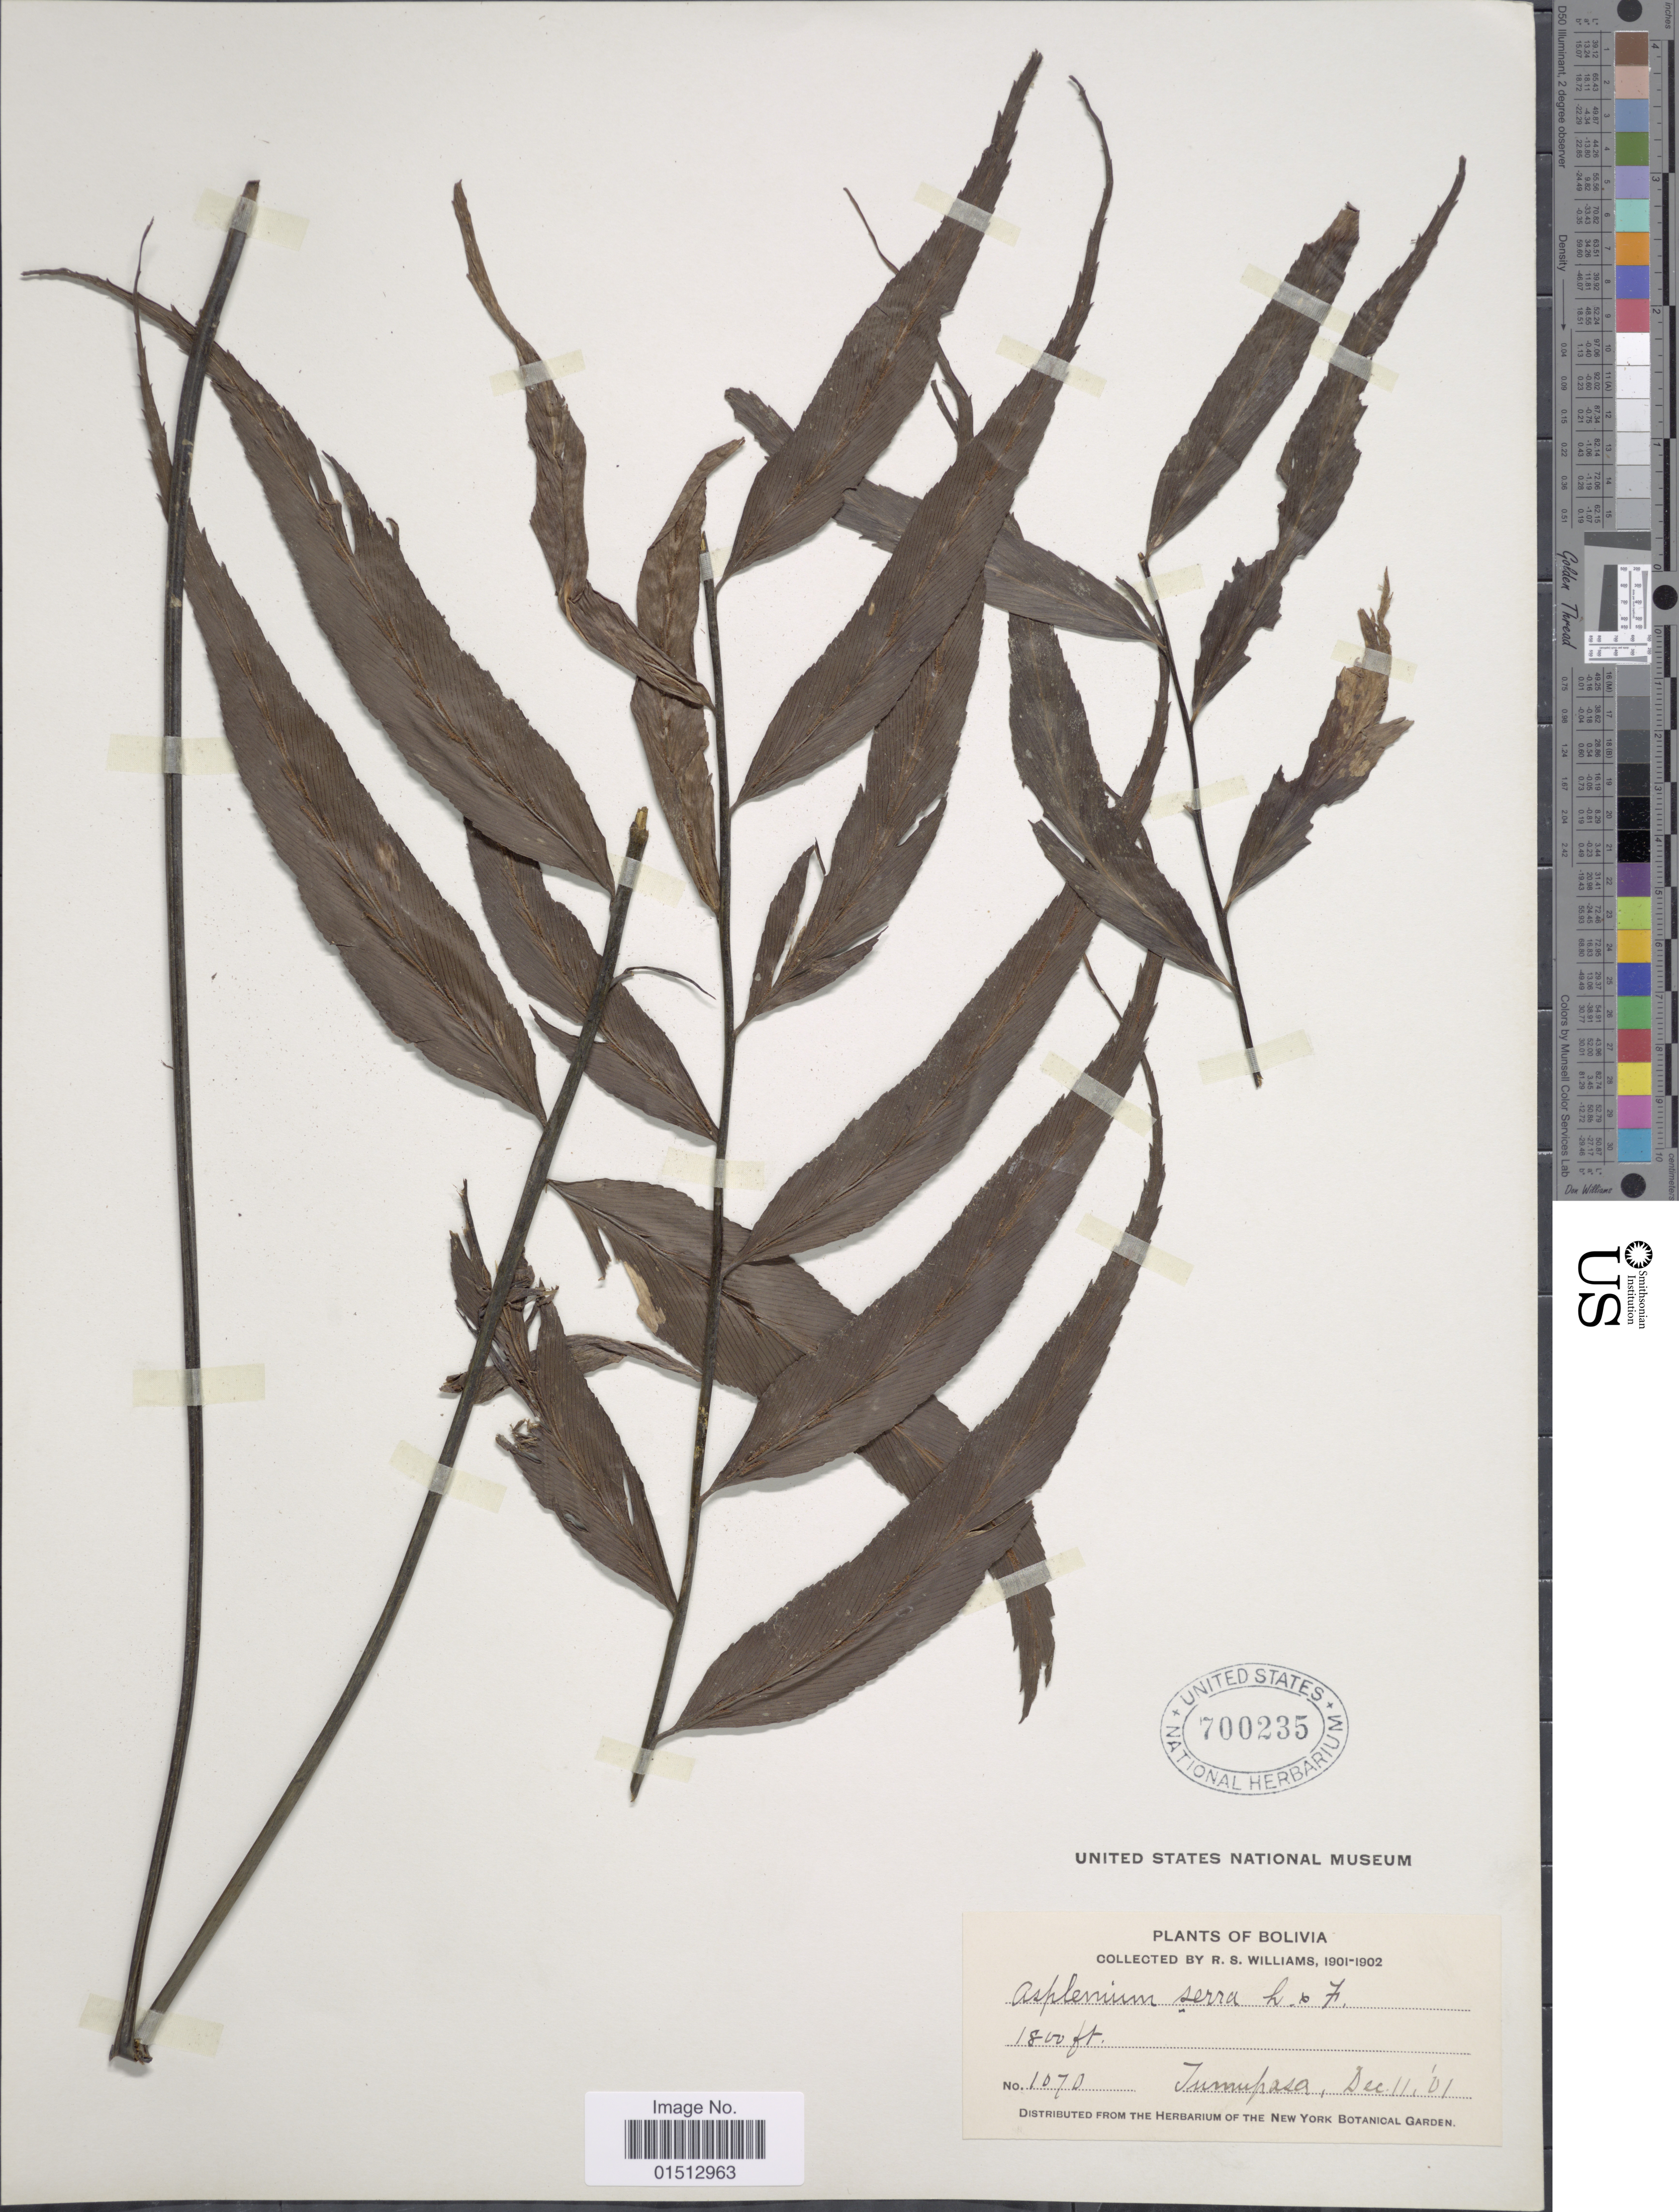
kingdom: Plantae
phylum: Tracheophyta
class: Polypodiopsida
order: Polypodiales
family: Aspleniaceae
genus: Asplenium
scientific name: Asplenium serra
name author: Langsd. & Fisch.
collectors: R. S. Williams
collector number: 1070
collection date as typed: Dec. 11, '01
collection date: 1901-12-11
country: Bolivia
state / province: La Paz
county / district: Iturralde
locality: Tumupasa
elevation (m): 549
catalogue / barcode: US 700235